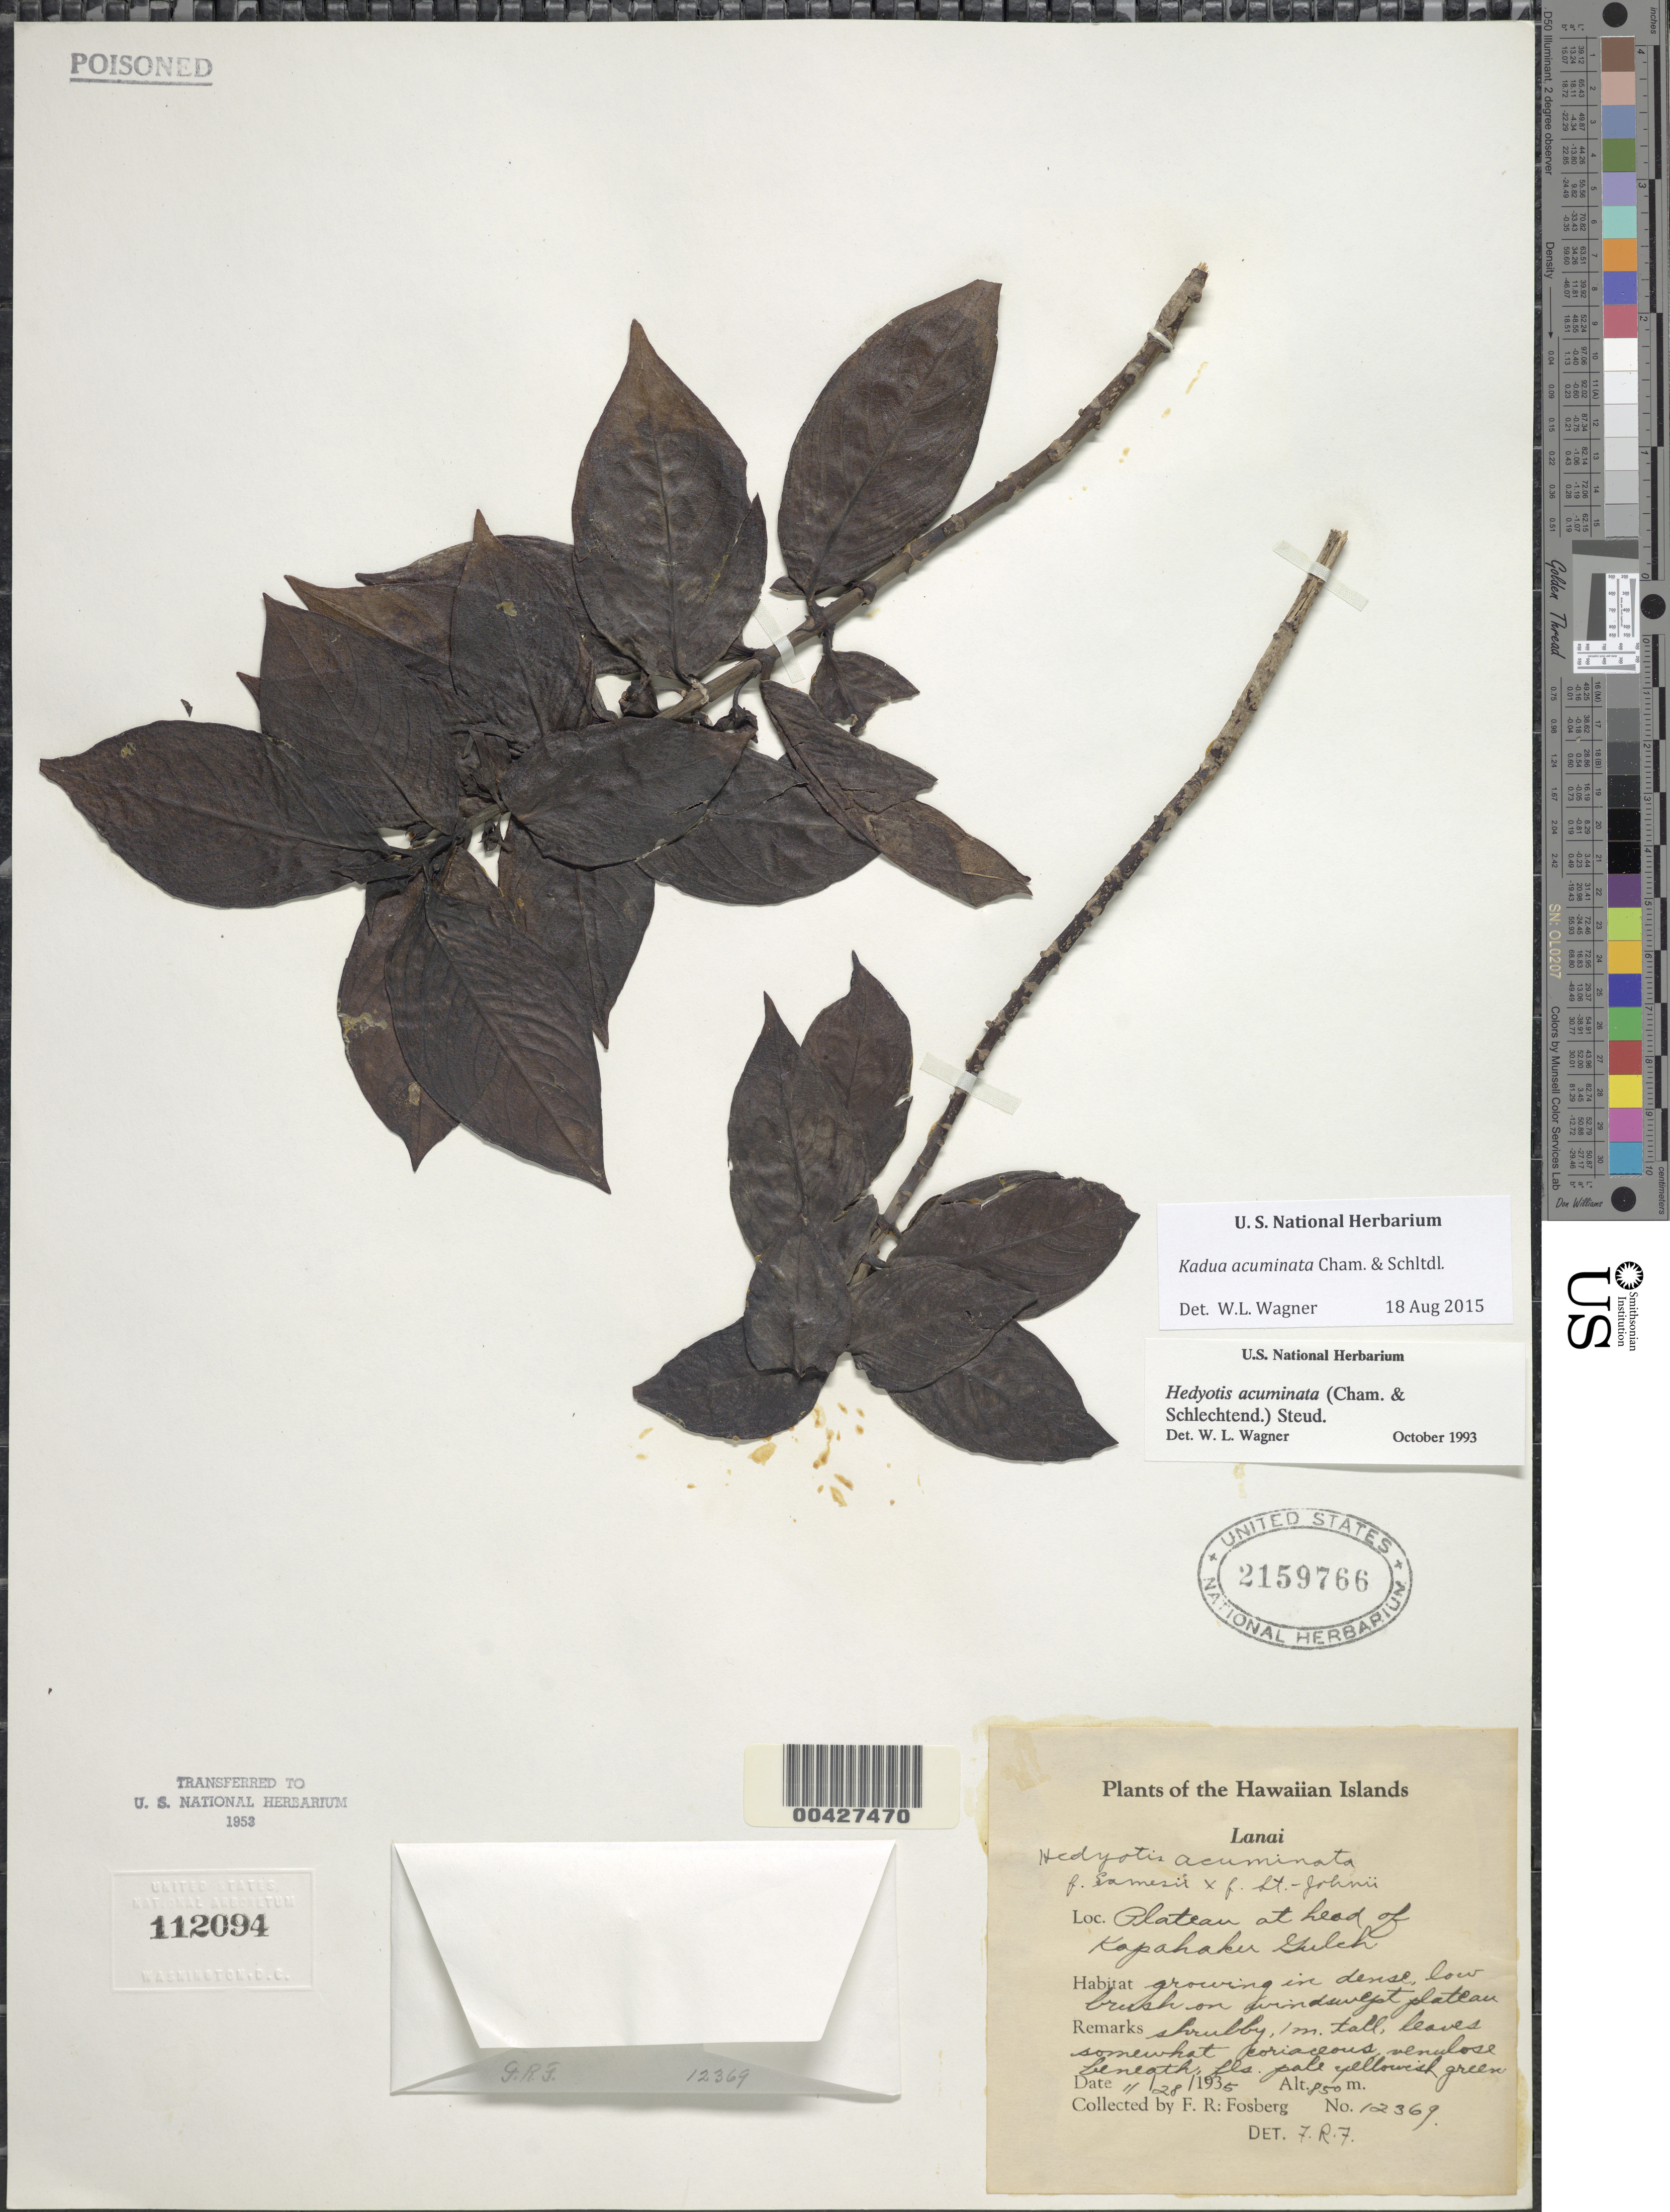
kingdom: Plantae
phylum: Tracheophyta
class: Magnoliopsida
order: Gentianales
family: Rubiaceae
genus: Kadua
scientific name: Kadua acuminata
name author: Cham. & Schltdl.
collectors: F. R. Fosberg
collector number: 12369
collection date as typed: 28 Nov 1935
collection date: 1935-11-28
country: United States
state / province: Hawaii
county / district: Maui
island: Lana'i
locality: Plateau at head of Kapahaku Gulch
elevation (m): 850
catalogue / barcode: US 2159766